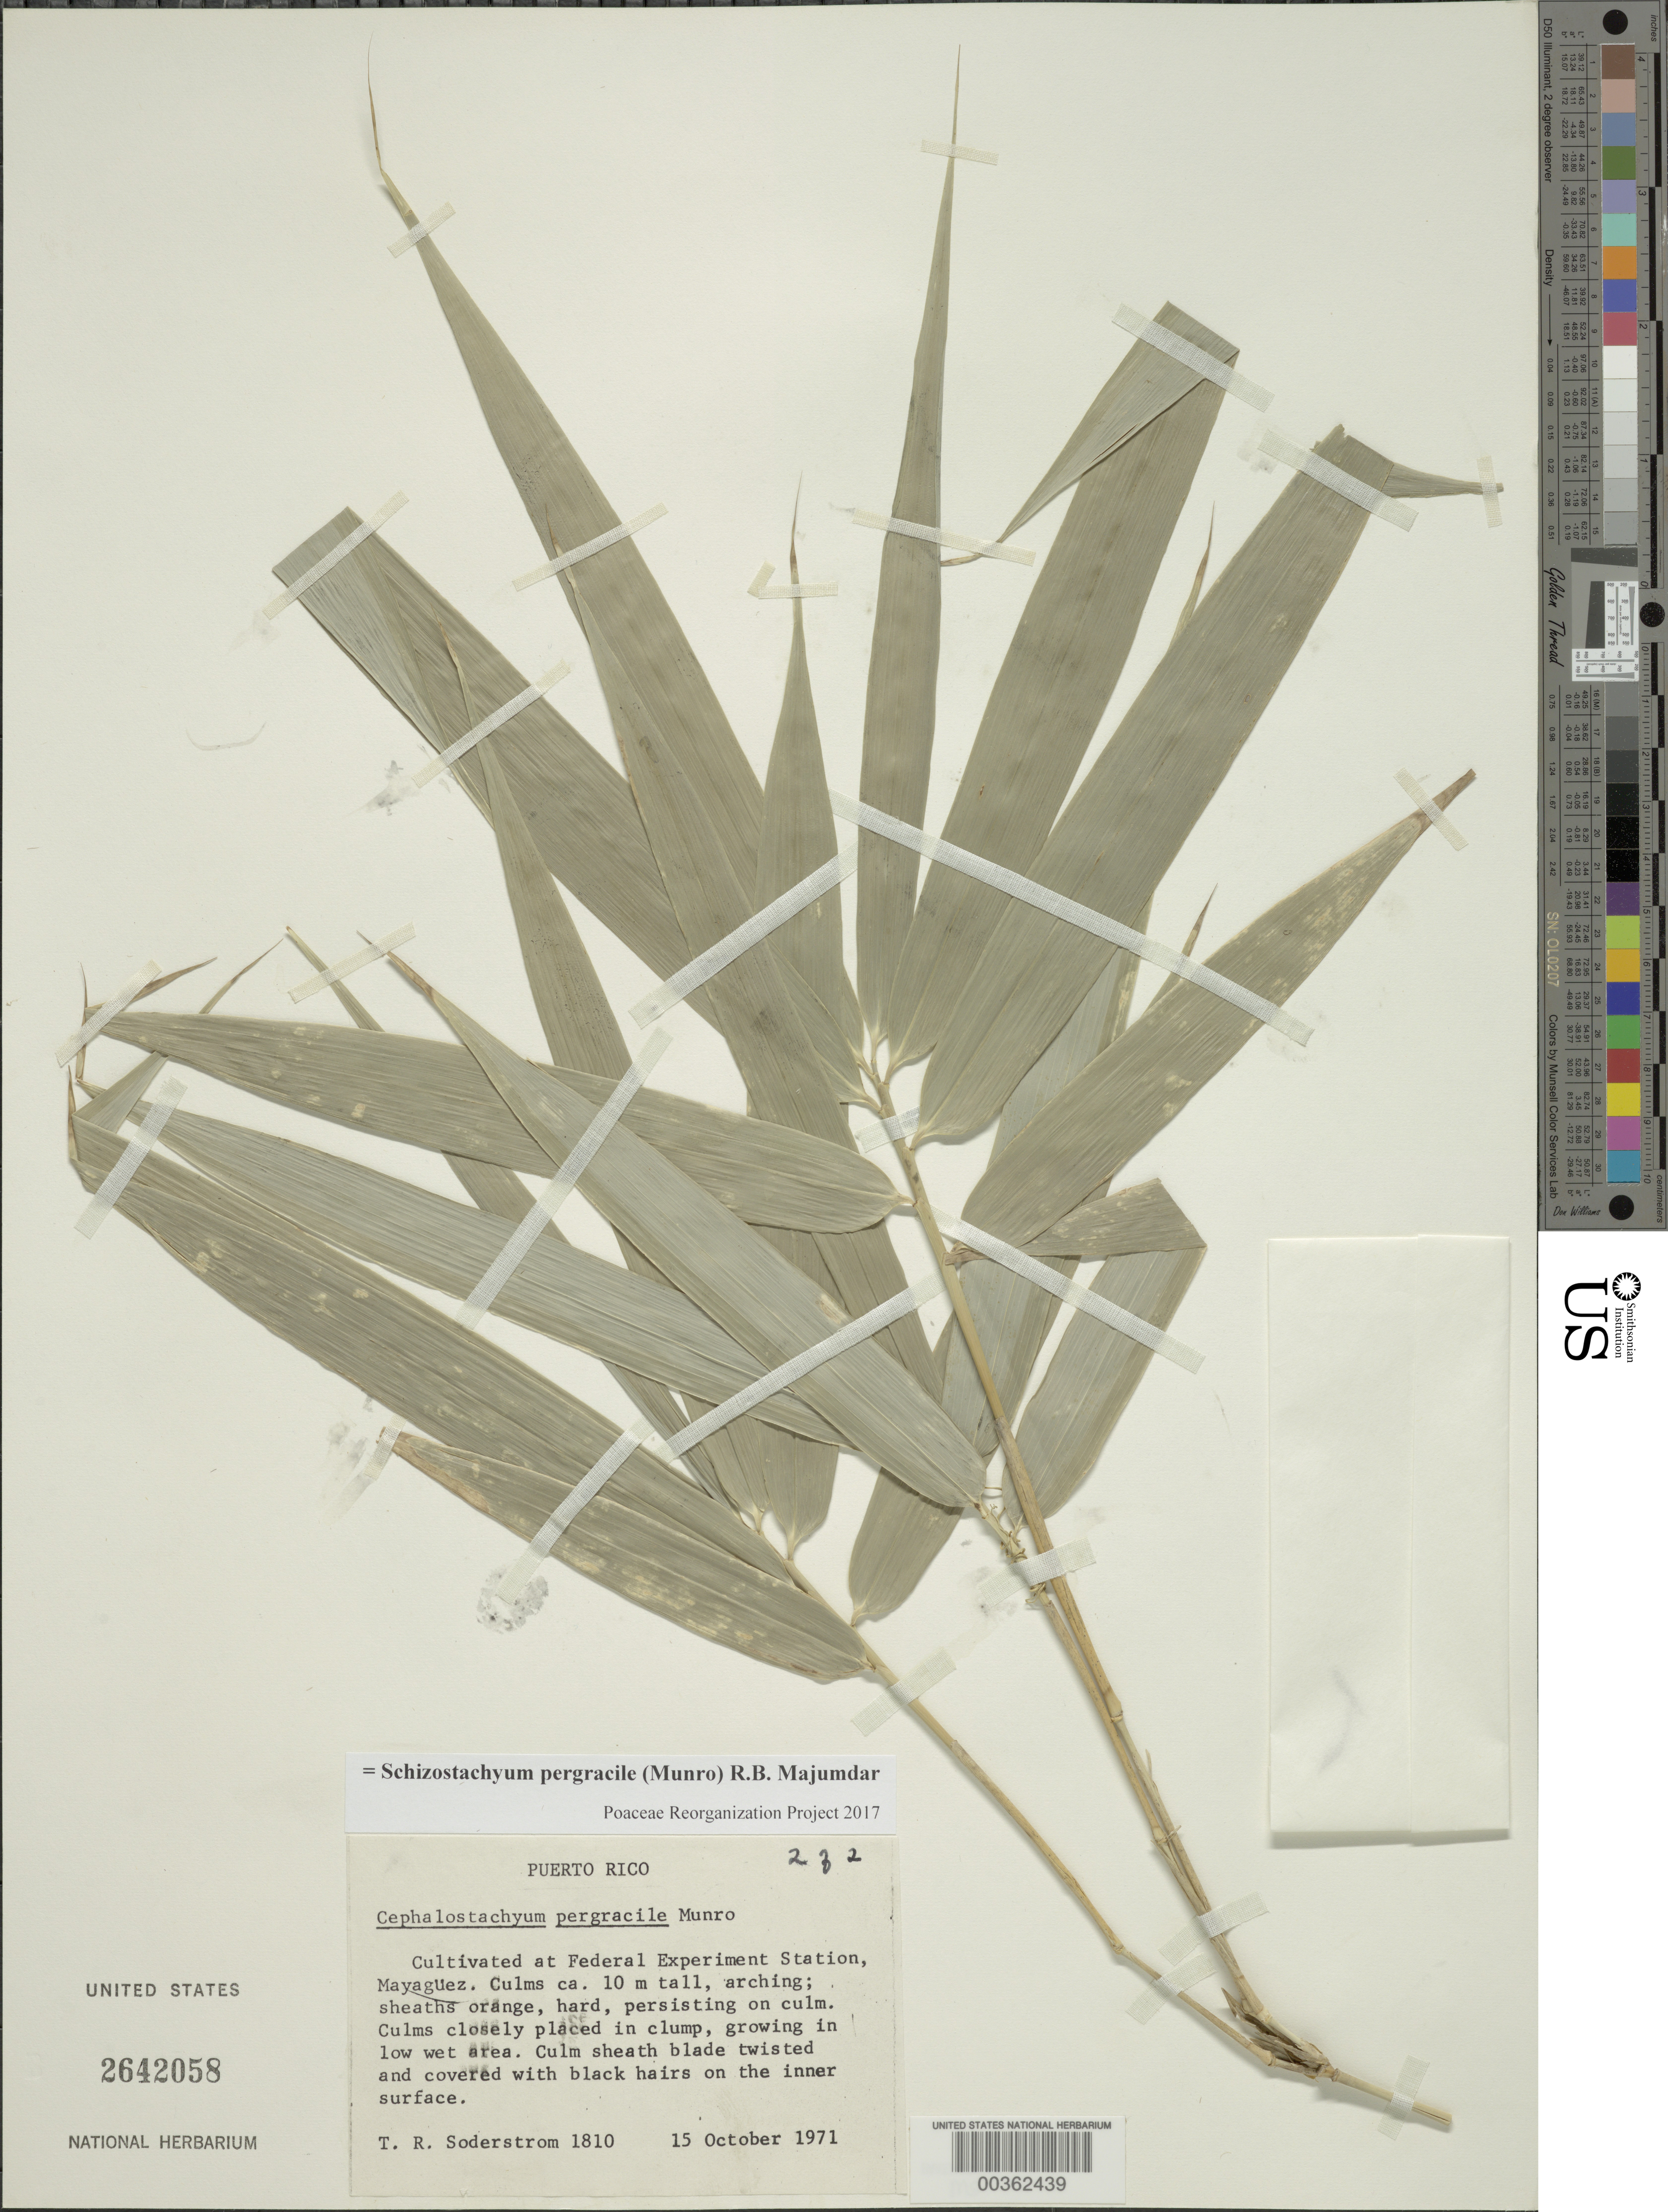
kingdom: Plantae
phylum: Tracheophyta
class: Liliopsida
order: Poales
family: Poaceae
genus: Schizostachyum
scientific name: Schizostachyum pergracile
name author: (Munro) R.B. Majumdar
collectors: T. R. Soderstrom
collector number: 1810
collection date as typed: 15 Oct 1971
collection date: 1971-10-15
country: Puerto Rico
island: Greater Antilles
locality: Federal experimental station-mayaguez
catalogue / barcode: US 2642058